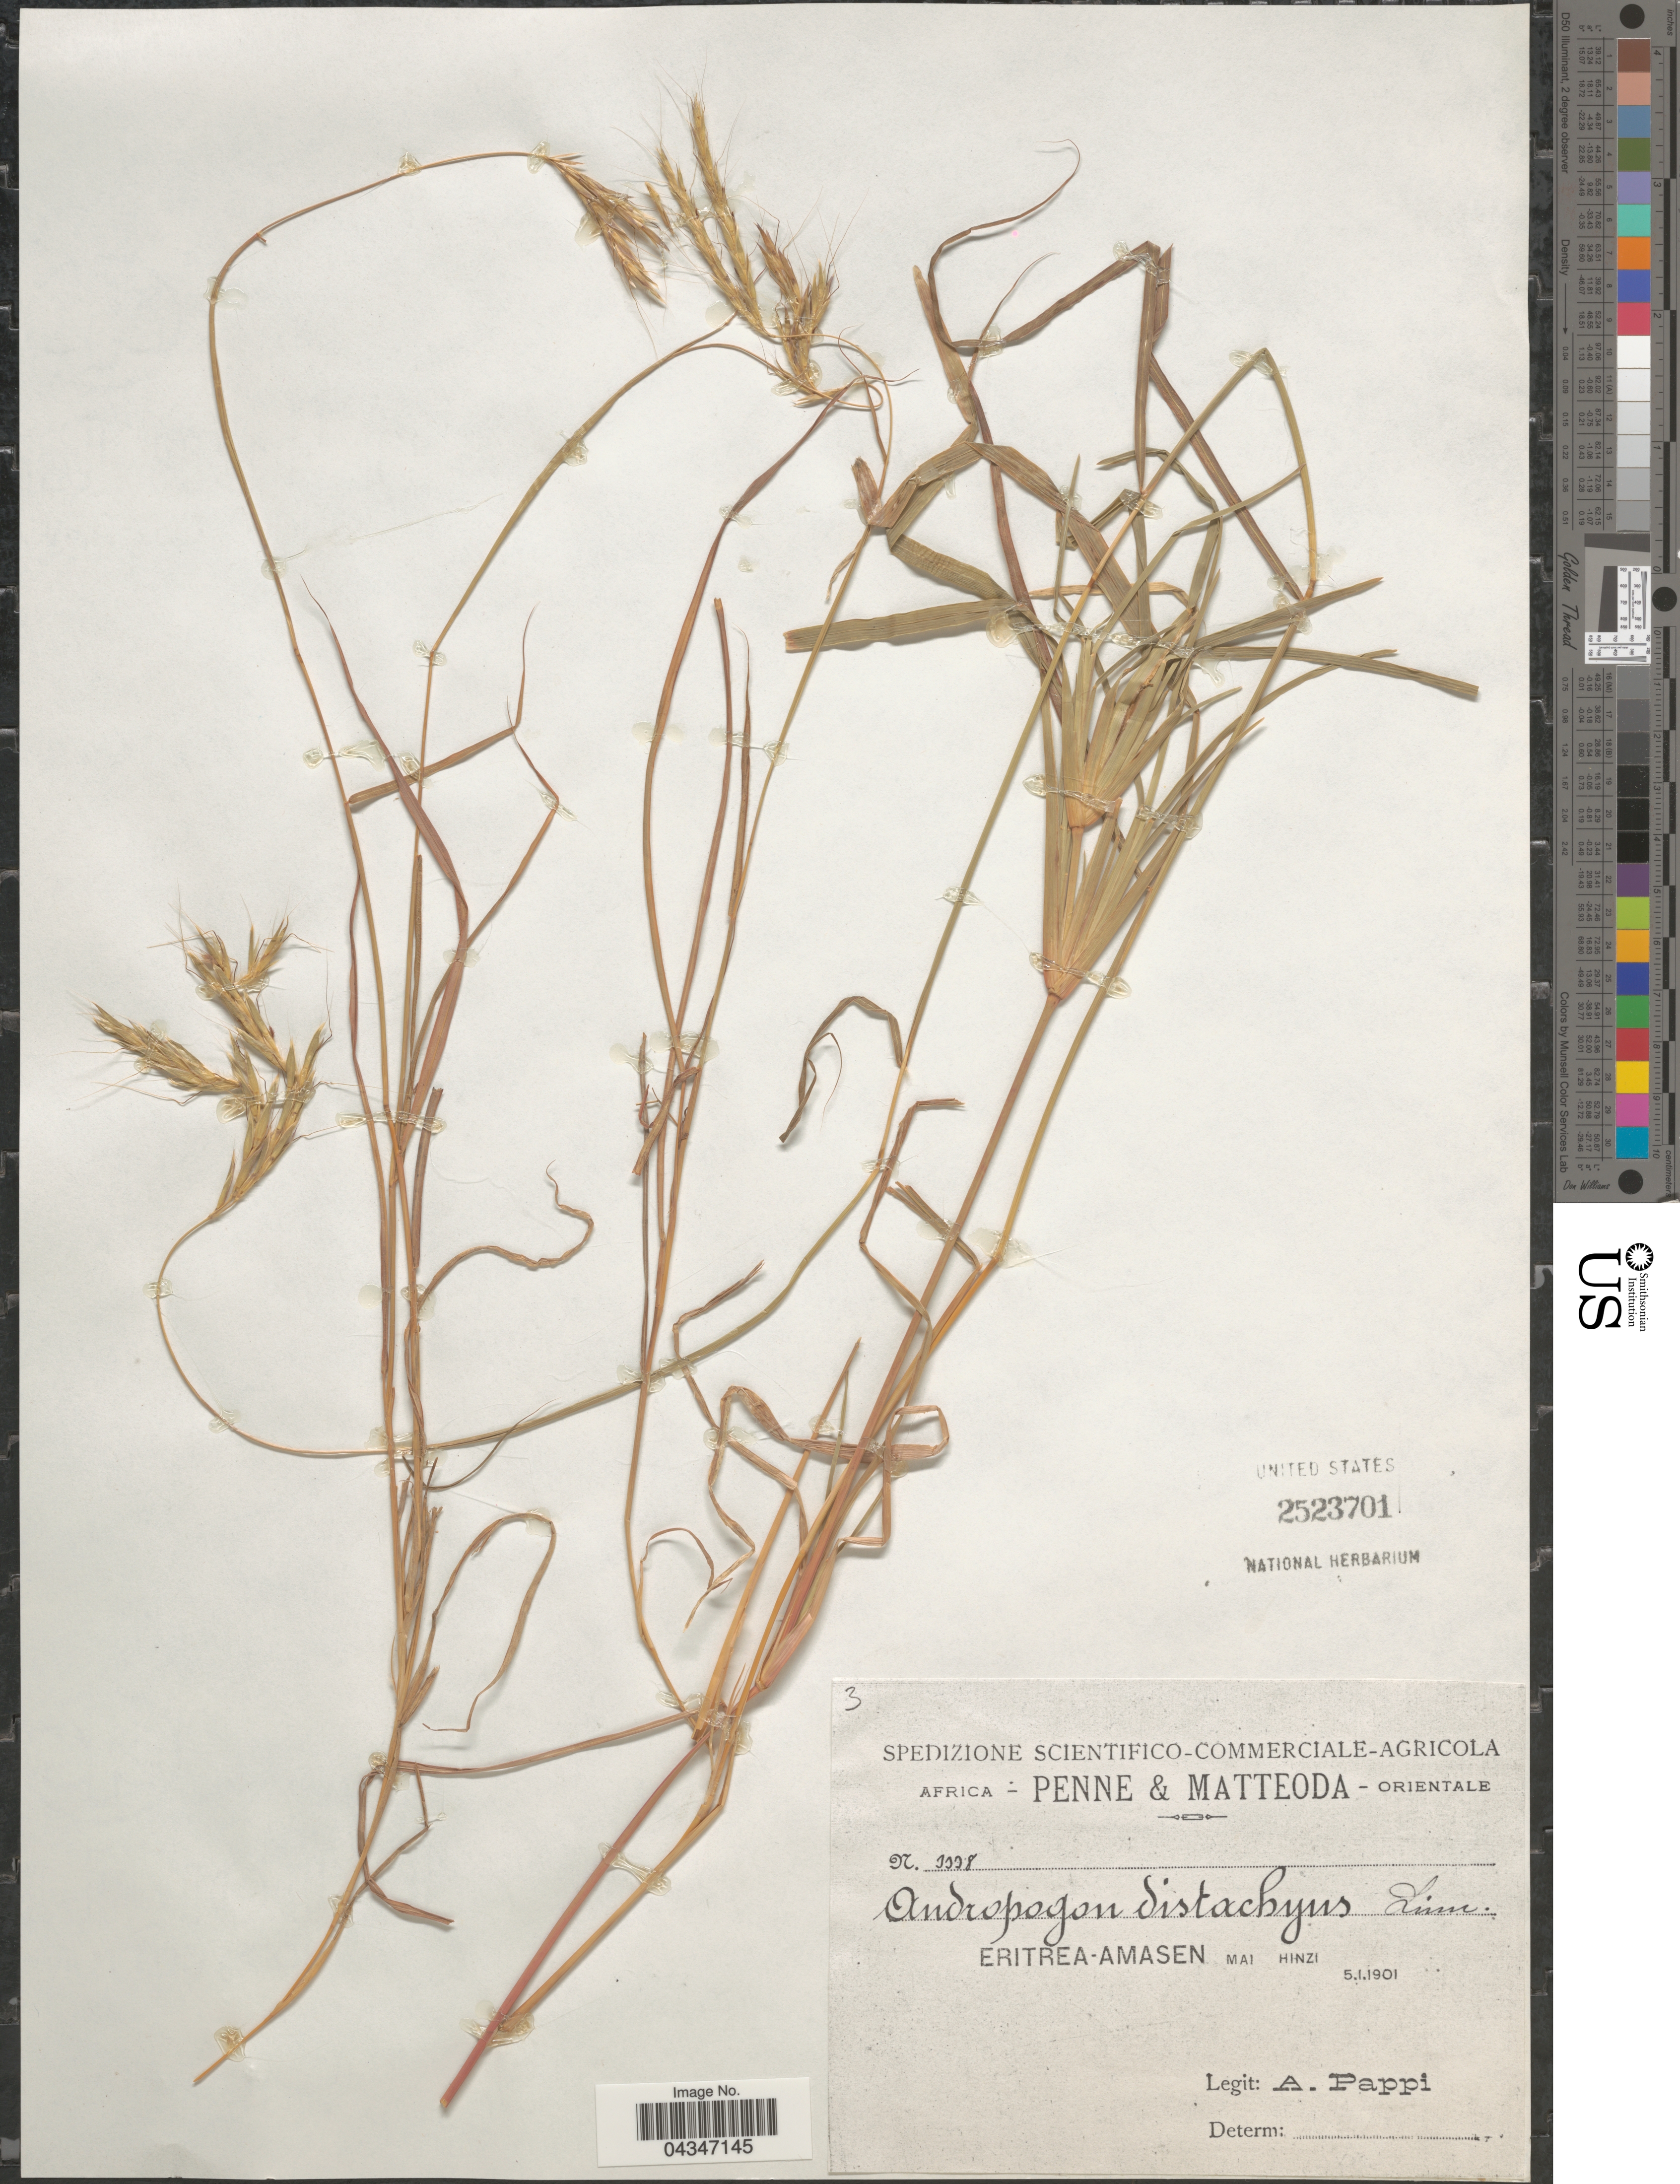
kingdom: Plantae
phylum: Tracheophyta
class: Liliopsida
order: Poales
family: Poaceae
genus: Andropogon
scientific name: Andropogon distachyos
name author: L.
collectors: A. Pappi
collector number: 3338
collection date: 1901-01-05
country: Eritrea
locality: Africa Orientale. Amasen Mai Hinzi.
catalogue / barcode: US 2523701